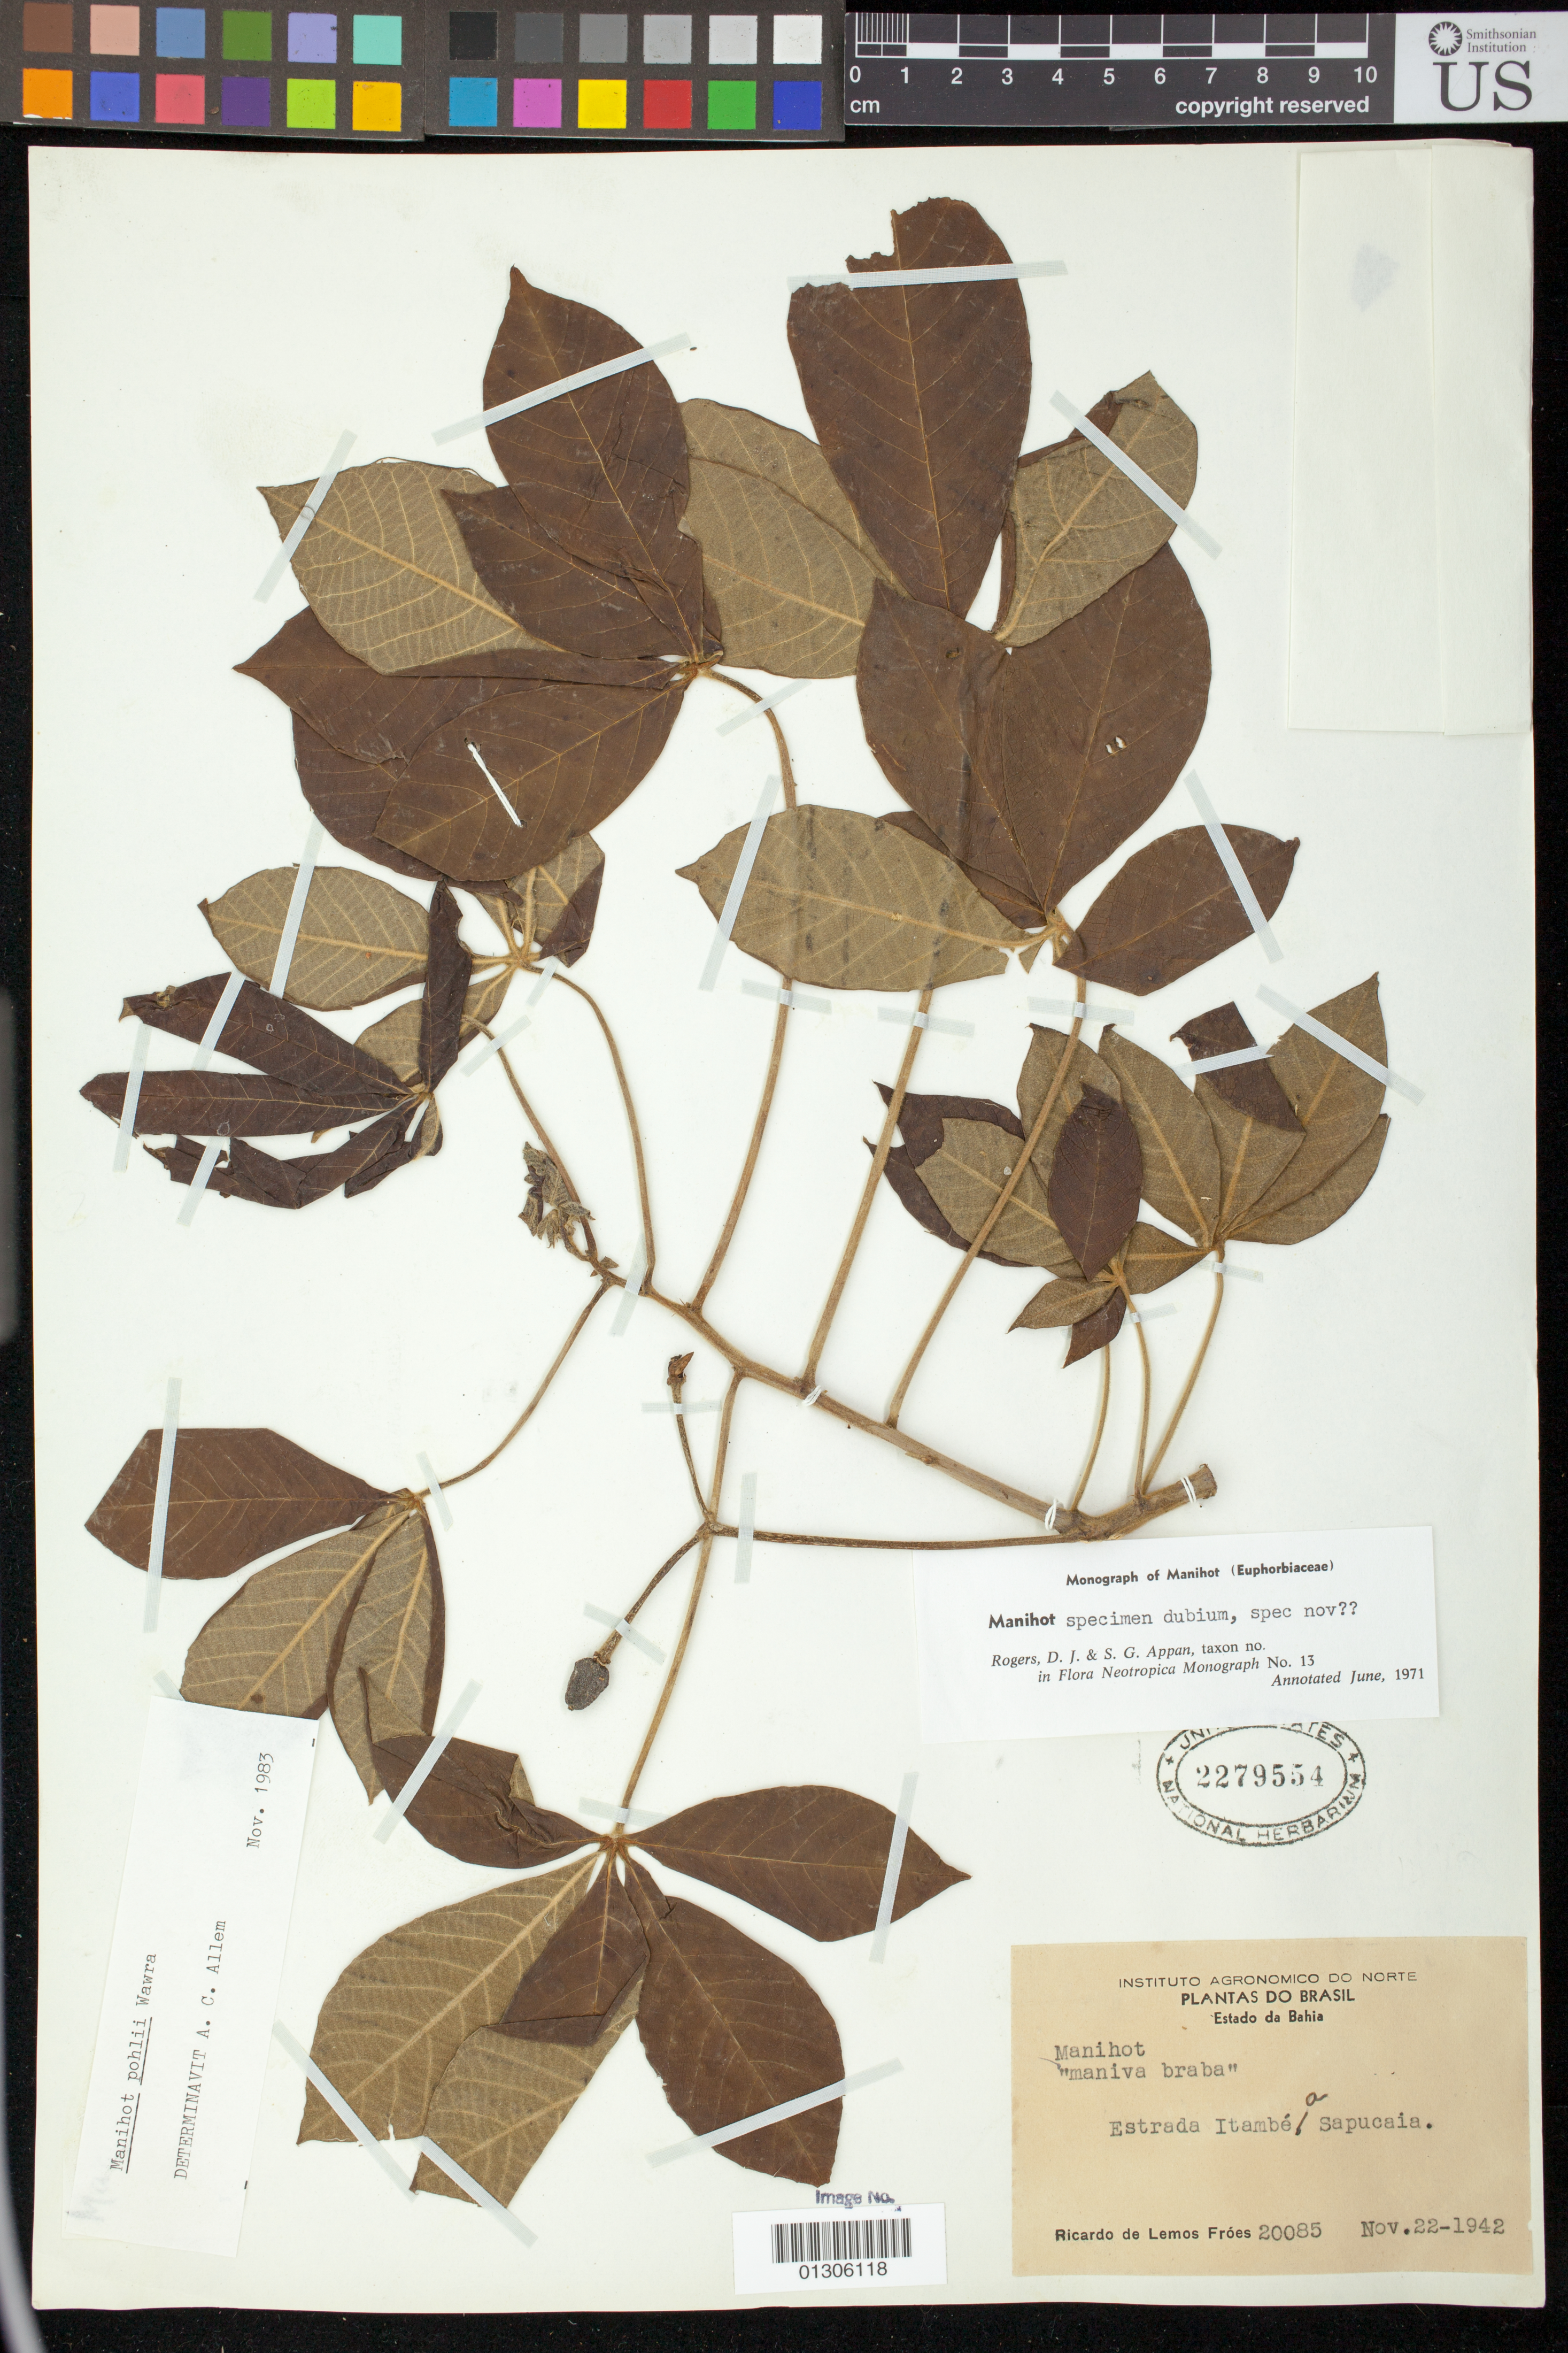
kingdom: Plantae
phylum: Tracheophyta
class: Magnoliopsida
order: Malpighiales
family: Euphorbiaceae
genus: Manihot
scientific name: Manihot pohlii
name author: Wawra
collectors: R. Fróes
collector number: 20085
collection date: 1942-11-22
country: Brazil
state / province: Bahia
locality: Estrade Itambe a Sapucaia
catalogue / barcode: US 2279554